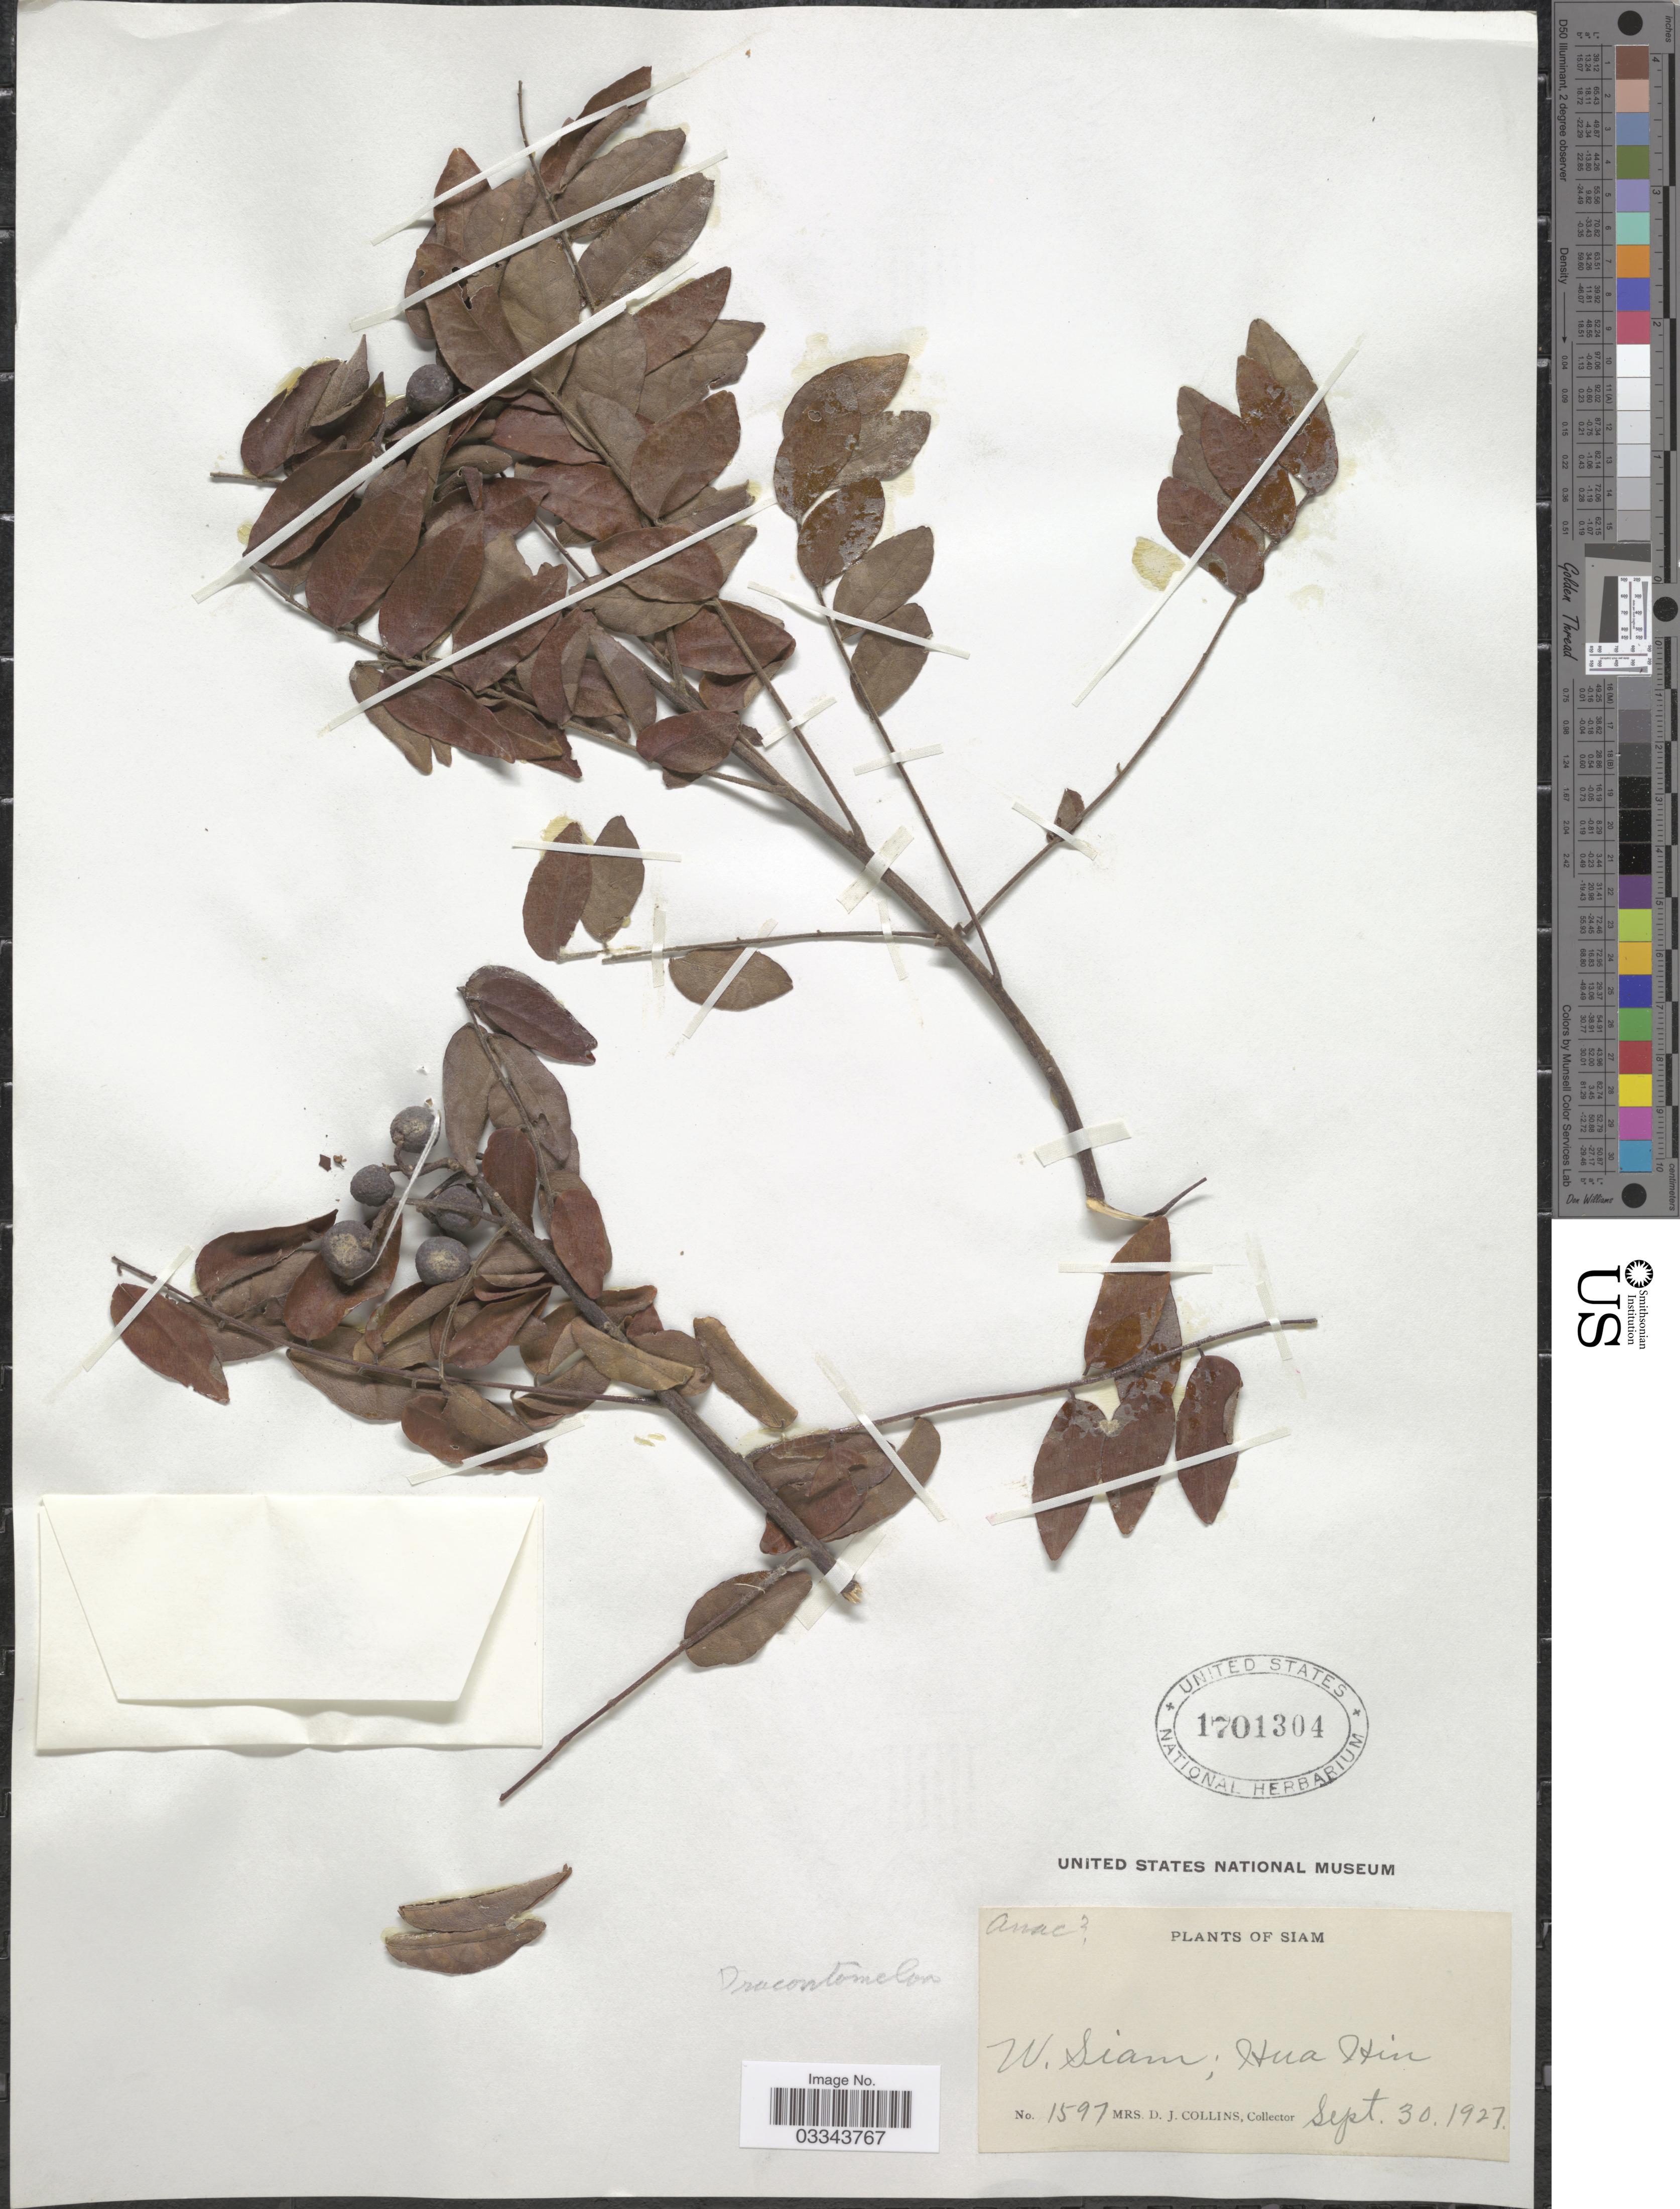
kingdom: Plantae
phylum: Tracheophyta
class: Magnoliopsida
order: Sapindales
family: Anacardiaceae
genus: Dracontomelon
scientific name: Dracontomelon sp.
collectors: Mrs. D. J. Collins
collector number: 1597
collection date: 1927-09-30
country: Thailand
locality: W. Siam; Hua Hin.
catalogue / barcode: US 1701304